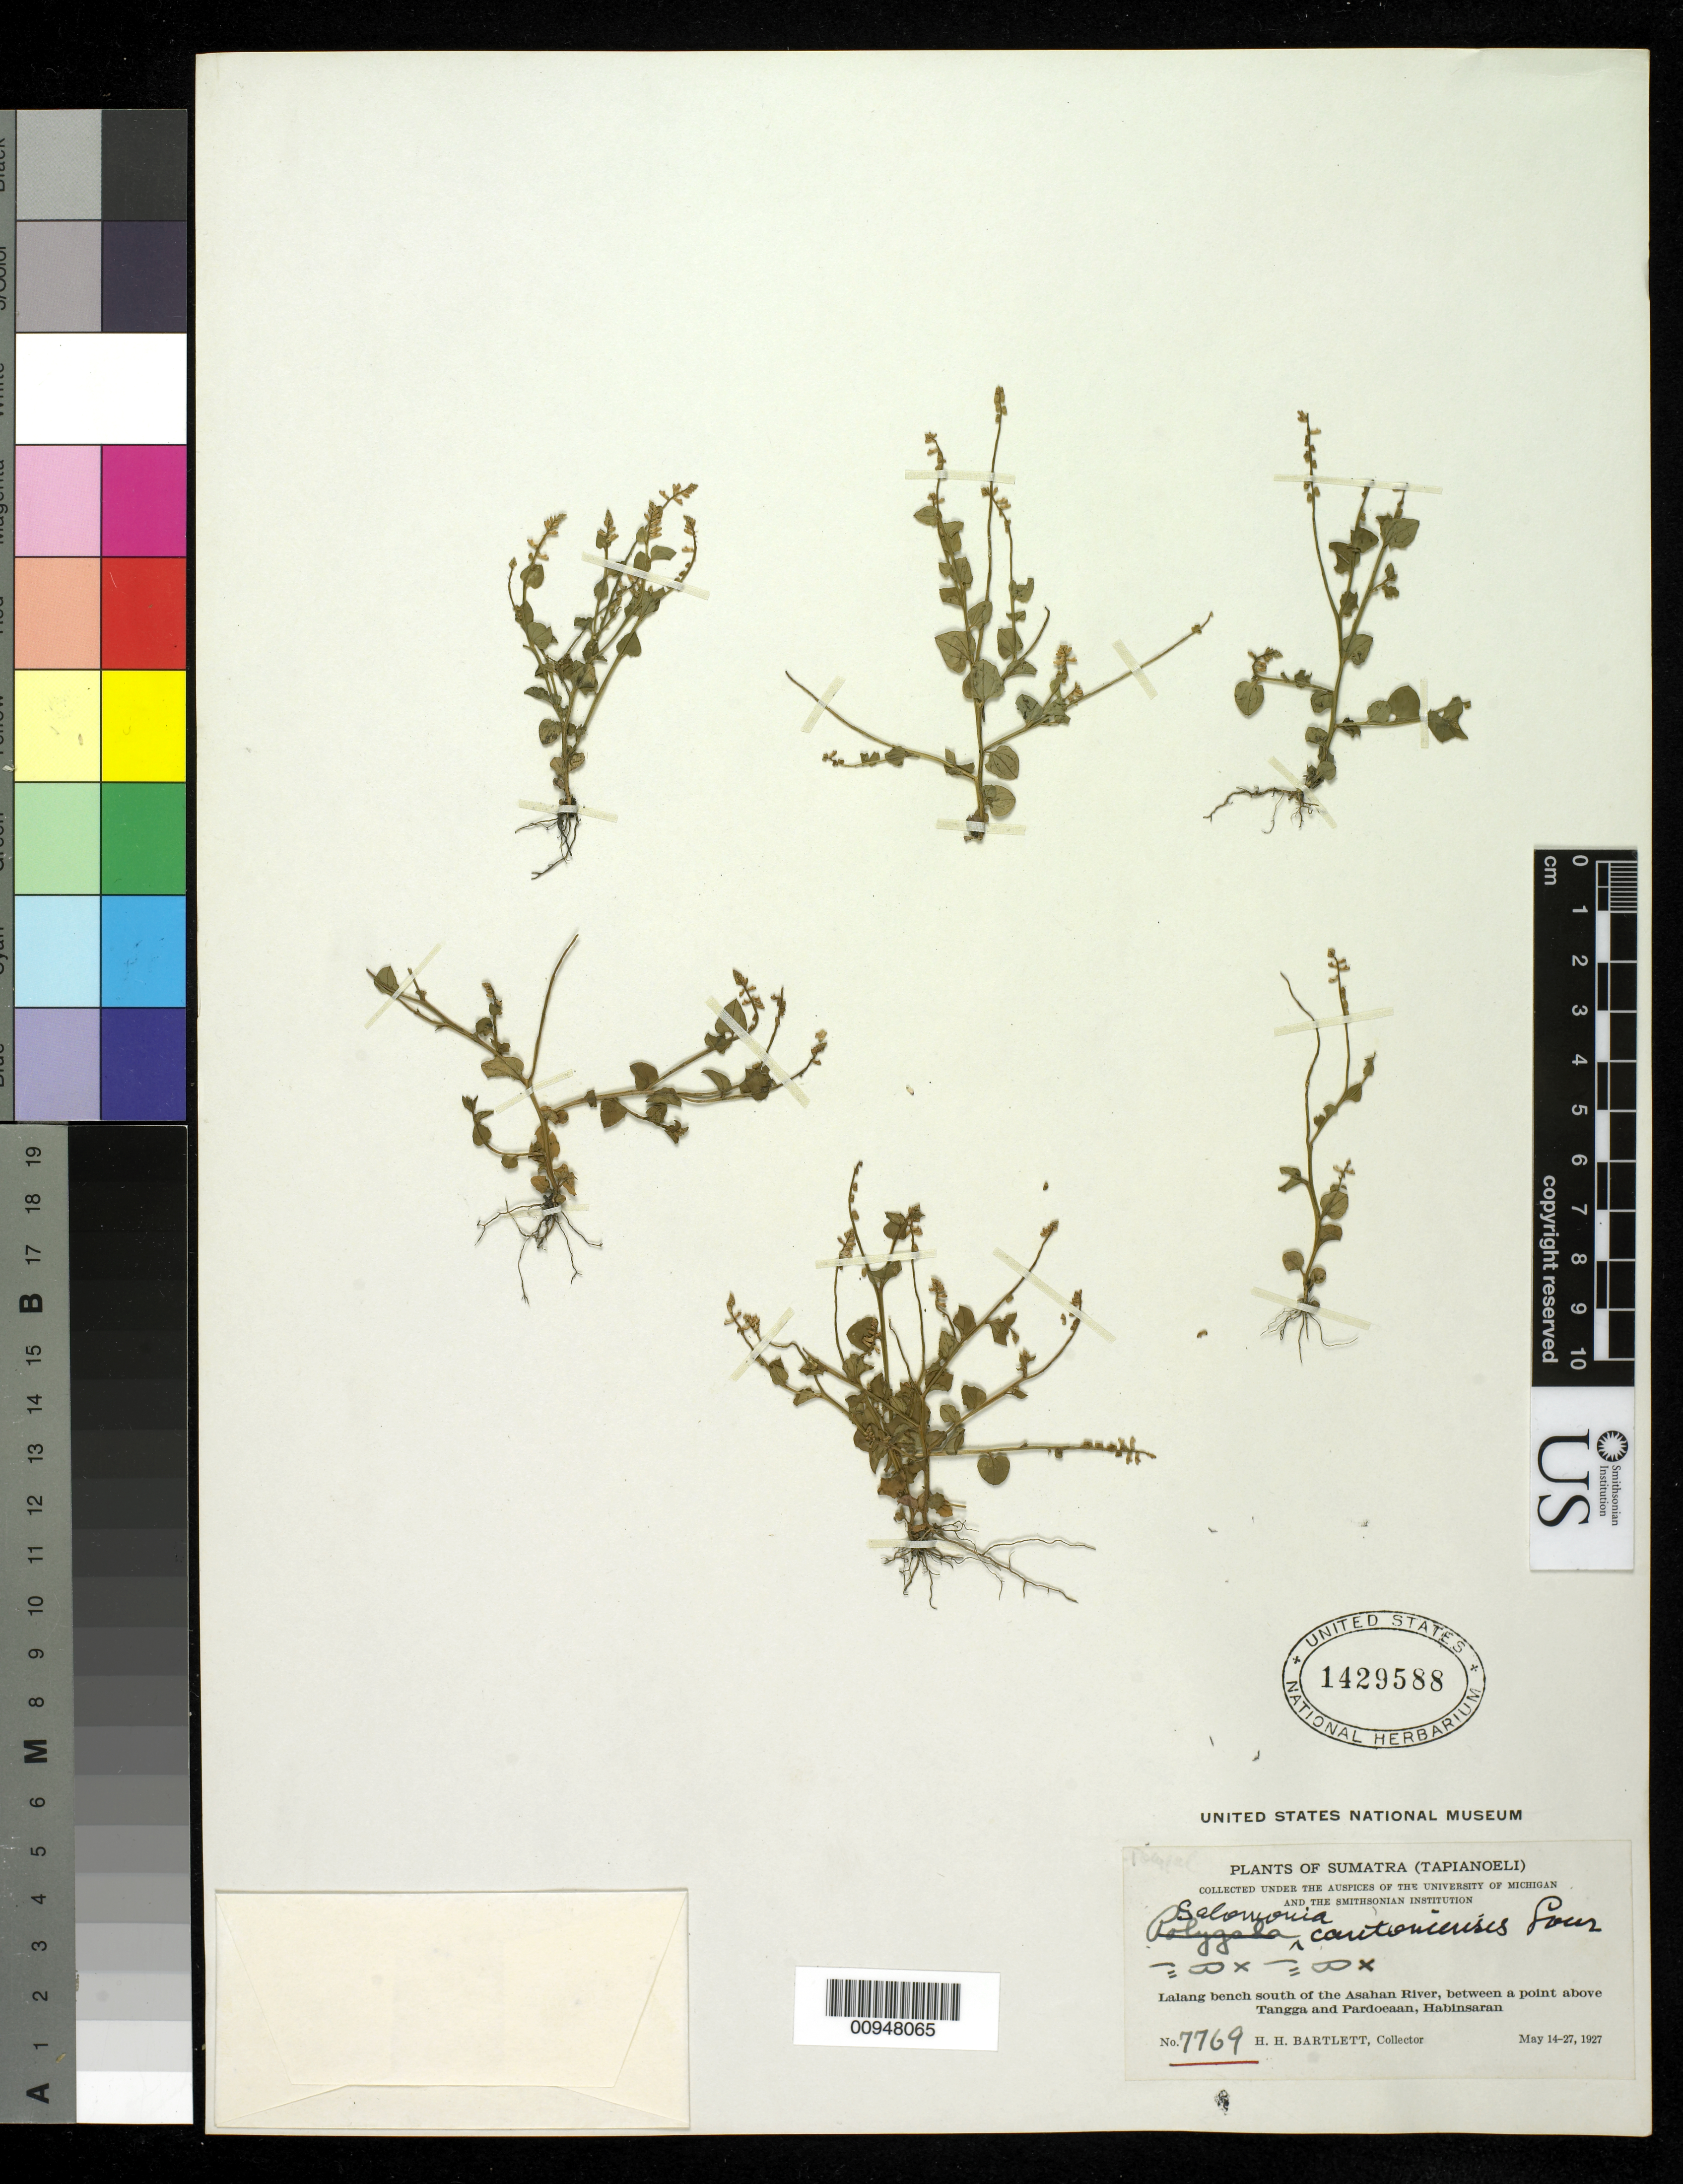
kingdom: Plantae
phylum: Tracheophyta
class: Magnoliopsida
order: Fabales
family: Polygalaceae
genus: Salomonia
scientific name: Salomonia cantoniensis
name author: Lour.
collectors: H. H. Bartlett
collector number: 7769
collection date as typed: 14 May 1927 to 27 May 1927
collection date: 1927-05-14/1927-05-27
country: Indonesia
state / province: Sumatra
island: Sumatra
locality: Lalang bench S of the Asahan River, between a point above Tangaa and Pardoeaan, Habinsaran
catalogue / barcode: US 1429588